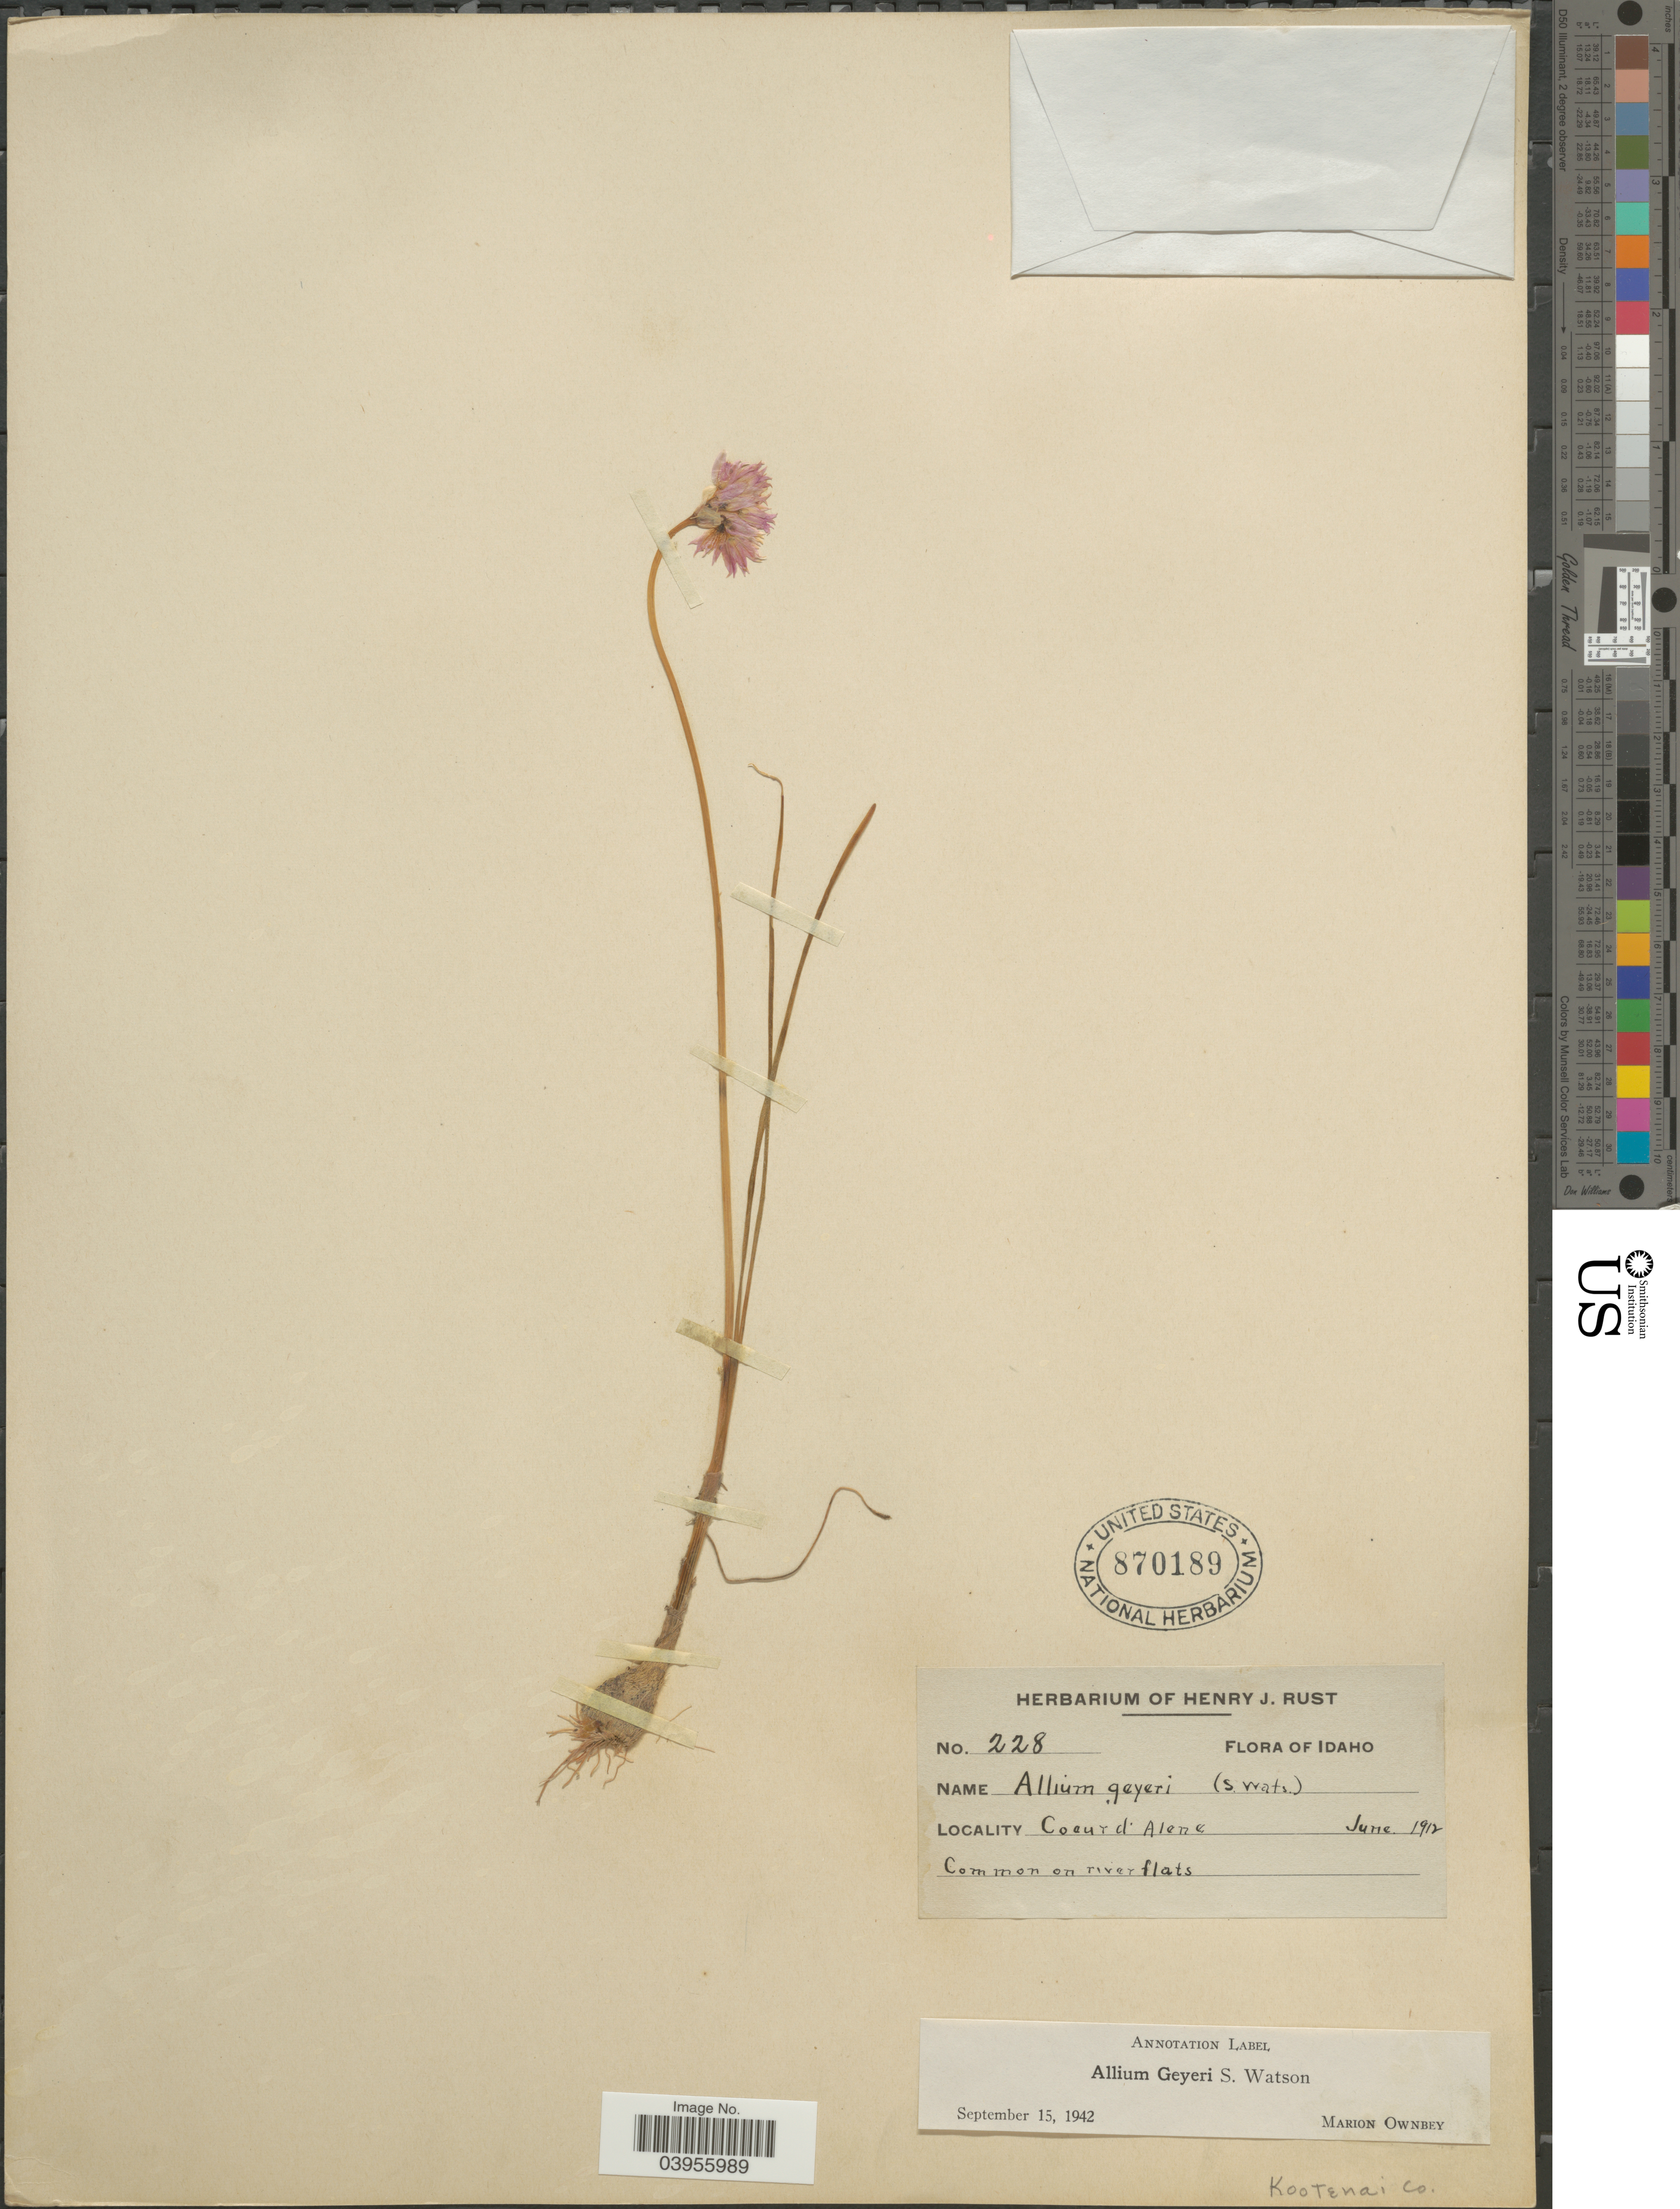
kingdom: Plantae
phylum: Tracheophyta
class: Liliopsida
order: Asparagales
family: Amaryllidaceae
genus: Allium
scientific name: Allium geyeri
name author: S. Watson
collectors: ex herb. Henry J. Rust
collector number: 228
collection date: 1912-06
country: United States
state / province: Idaho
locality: Coeur d'Alene.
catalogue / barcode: US 870189